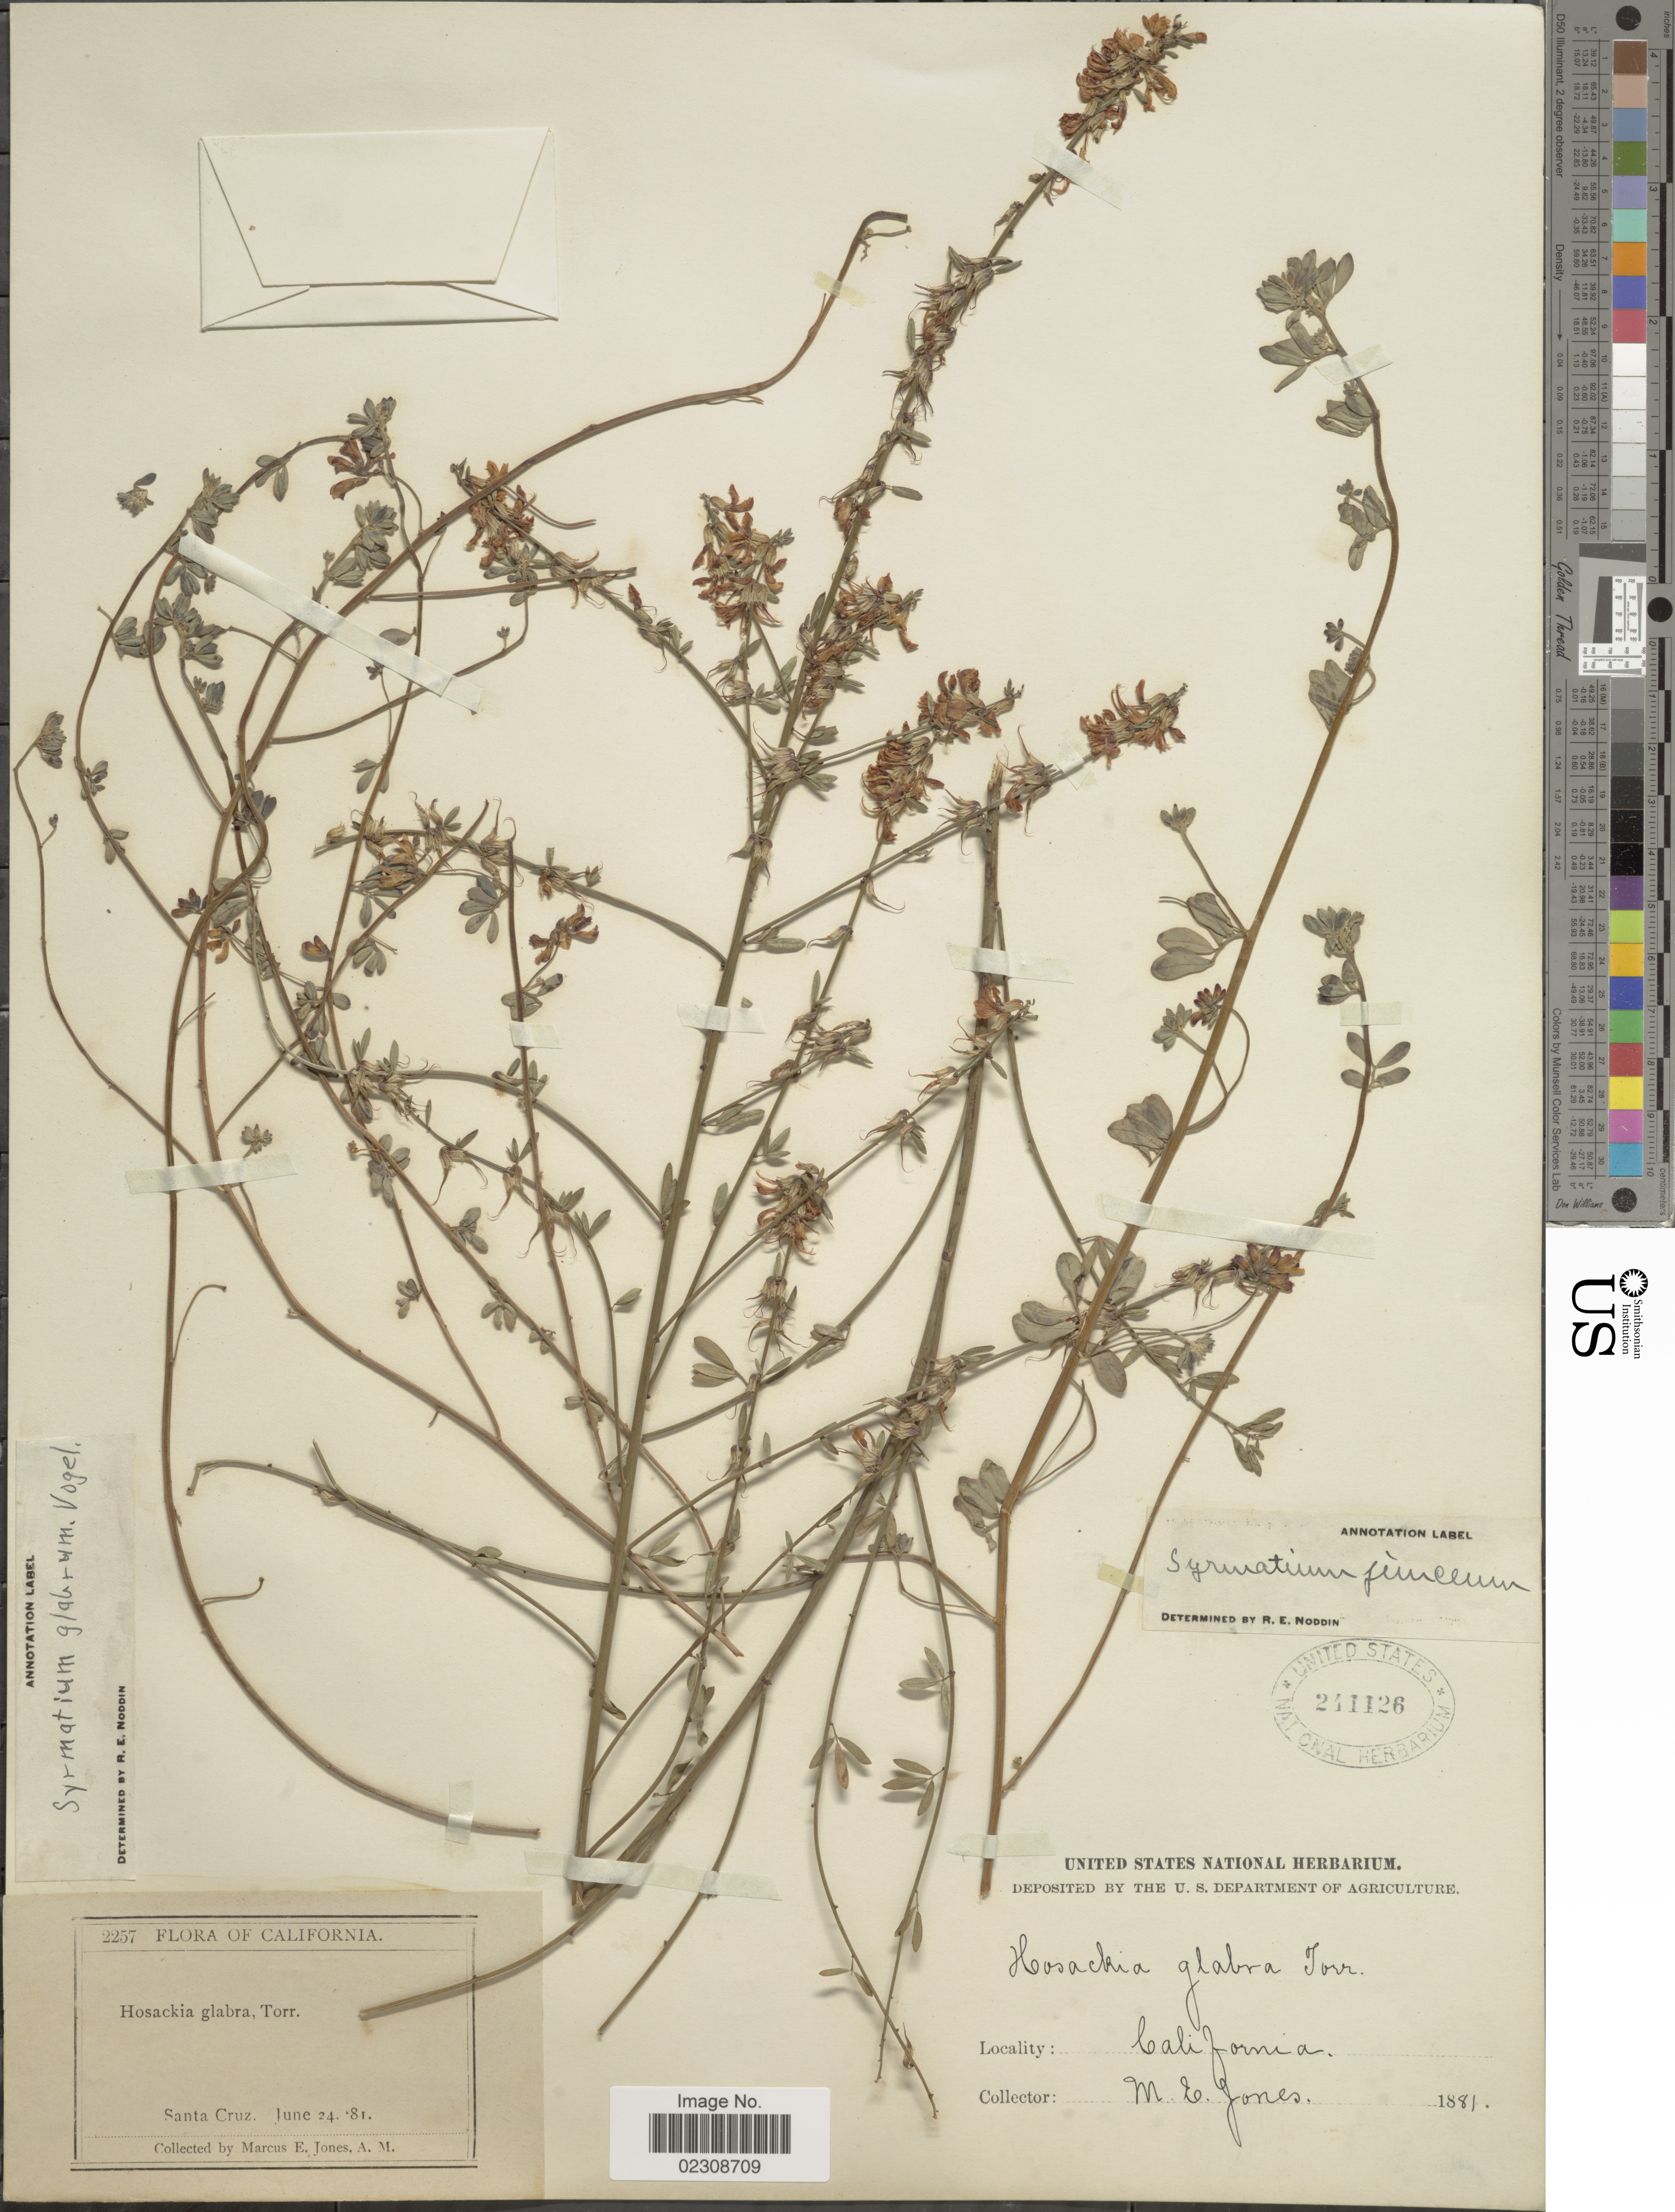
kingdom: Plantae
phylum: Tracheophyta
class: Magnoliopsida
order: Fabales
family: Fabaceae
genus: Syrmatium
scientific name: Syrmatium junceum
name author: (Benth.) Greene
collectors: M. E. Jones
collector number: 2257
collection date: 1881-06-24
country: United States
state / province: California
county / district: Santa Cruz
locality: Santa Cruz.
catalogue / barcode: US 241126